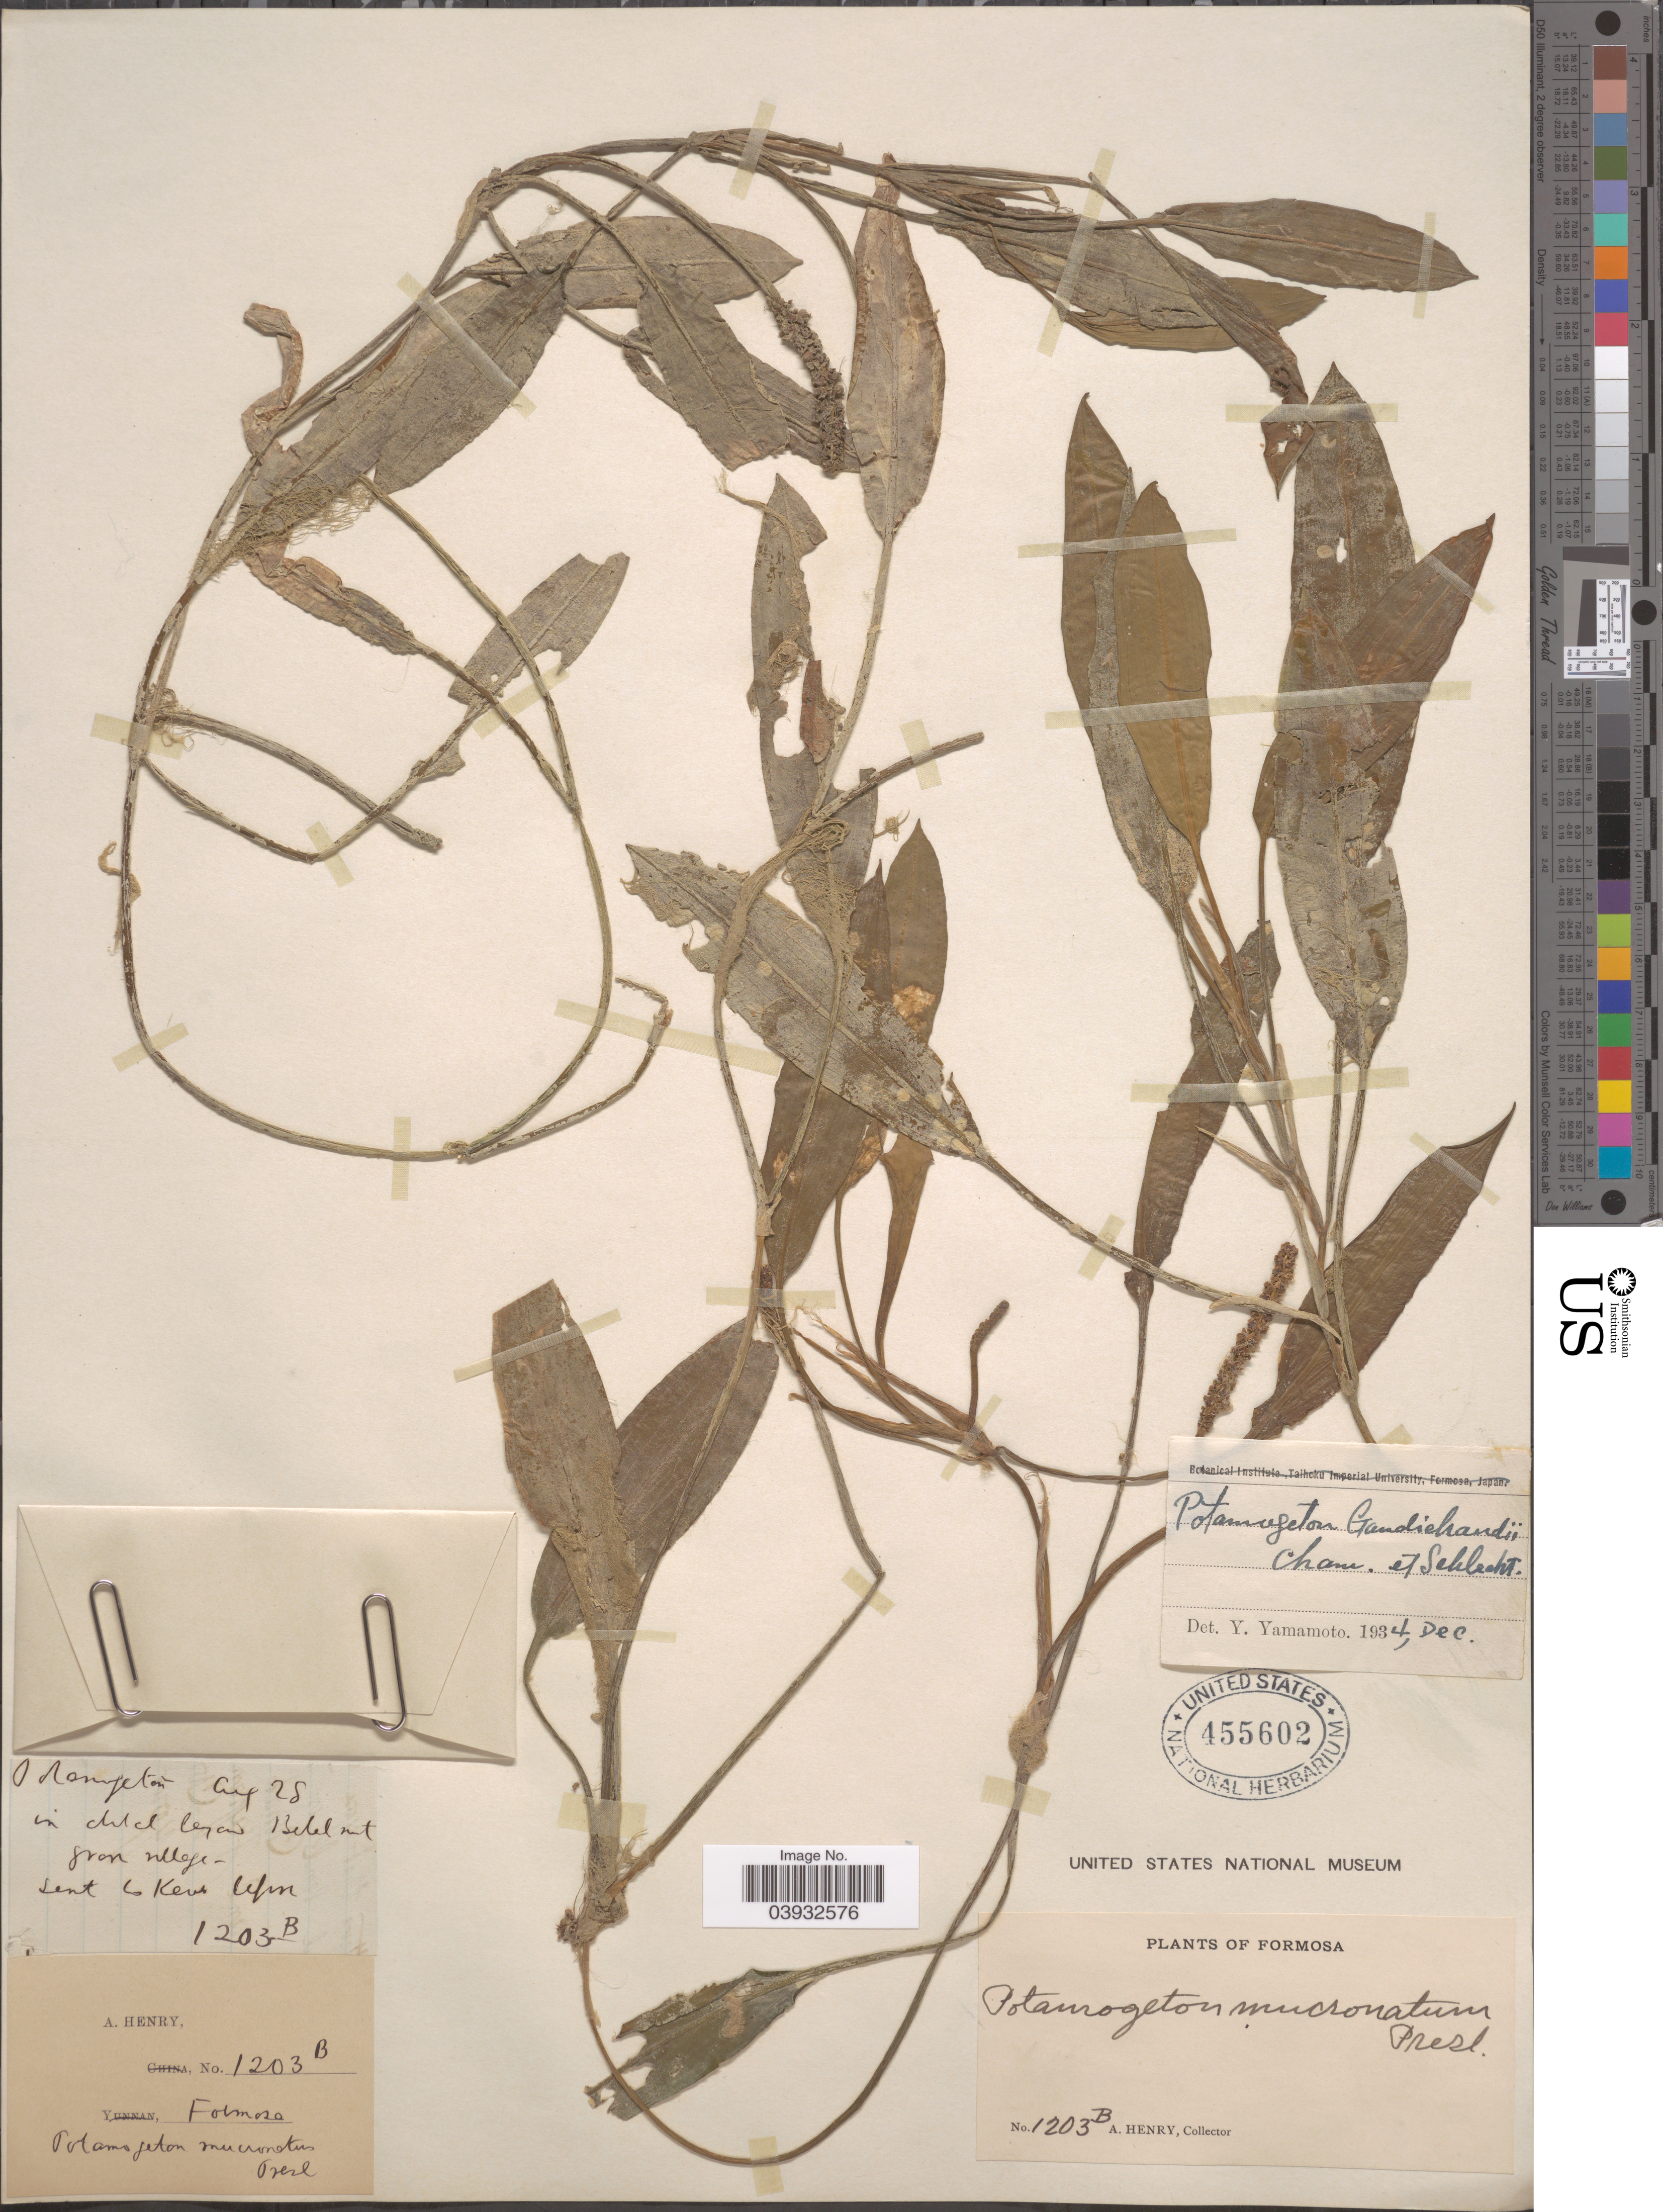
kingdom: Plantae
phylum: Tracheophyta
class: Liliopsida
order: Alismatales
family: Potamogetonaceae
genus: Potamogeton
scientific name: Potamogeton gaudichaudii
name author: Cham. & Schltdl.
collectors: A. Henry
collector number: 1203 B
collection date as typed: Transcribed d/m/y: /8/28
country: Taiwan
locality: Formosa.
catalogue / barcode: US 455602